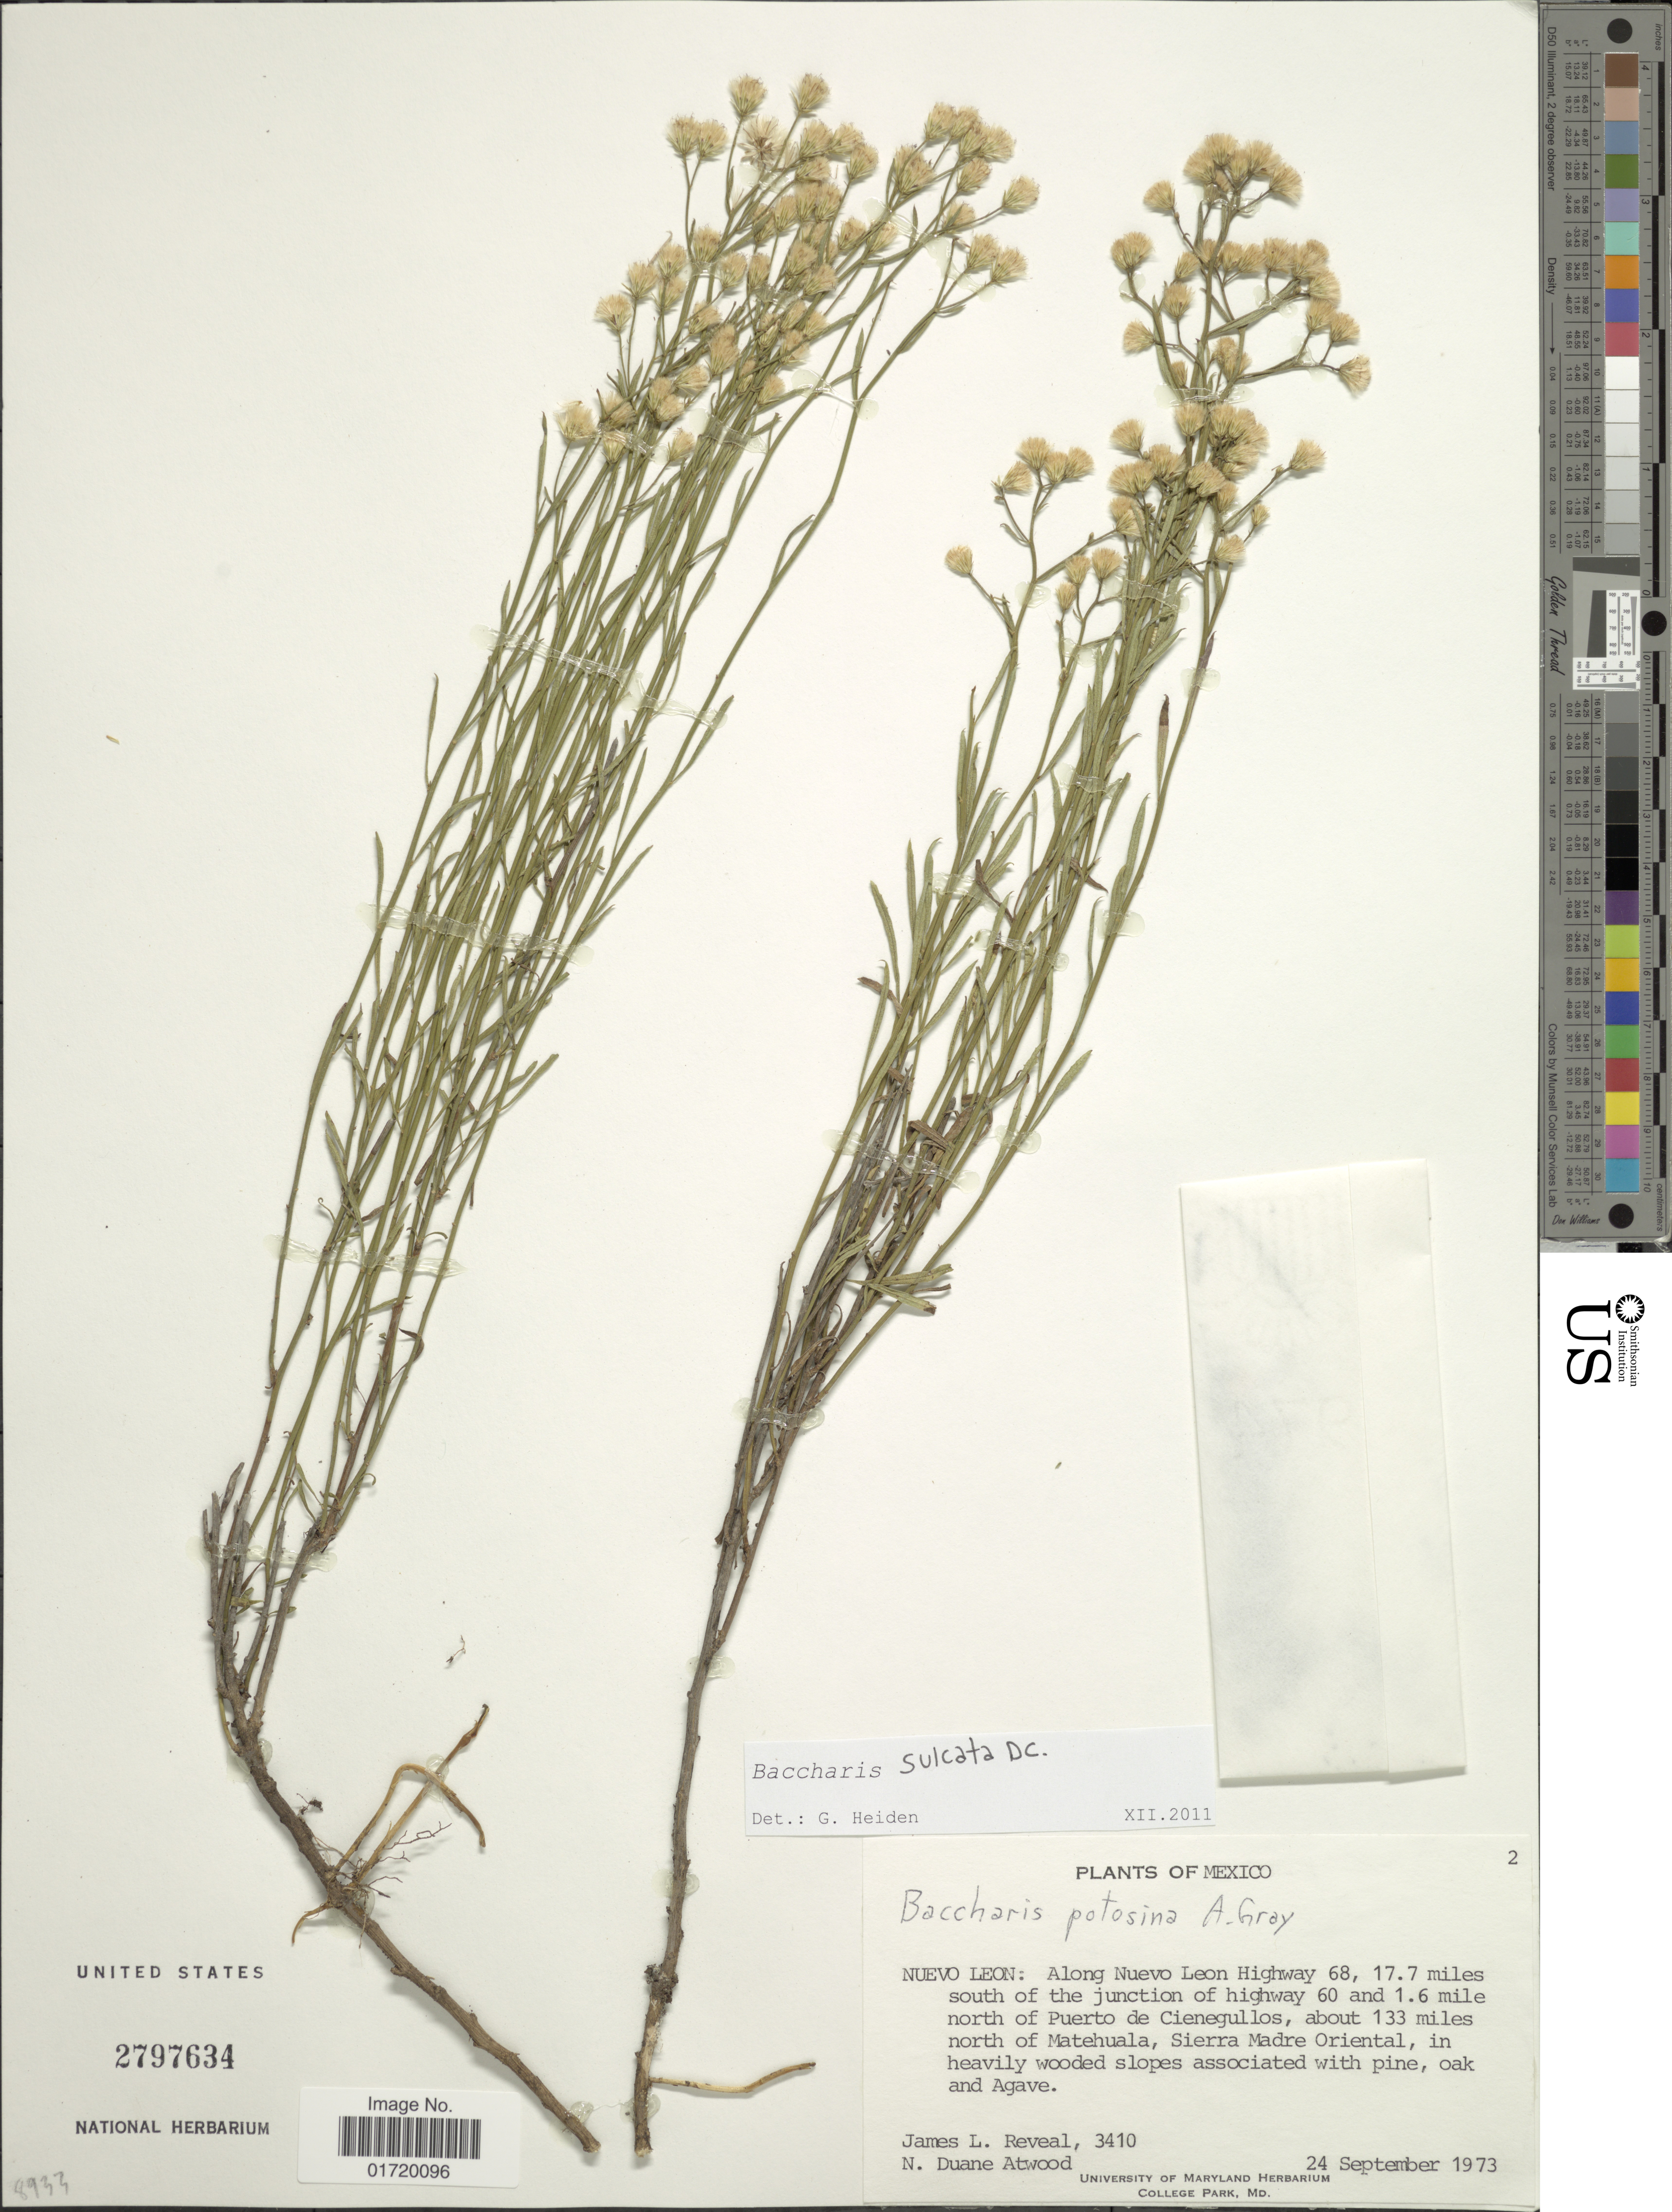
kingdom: Plantae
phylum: Tracheophyta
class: Magnoliopsida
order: Asterales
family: Asteraceae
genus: Baccharis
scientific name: Baccharis sulcata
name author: DC.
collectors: J. L. Reveal & N. Atwood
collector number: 3410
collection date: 1973-09-24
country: Mexico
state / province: Nuevo León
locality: Along Nuevo Leon Highway 68, 17.7 miles south of the junction of highway 60 and 1.6 miles north of Puerto de Cienegullos, about 133 miles north of Matehuala, Sierra Madre Oriental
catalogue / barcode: US 2797634